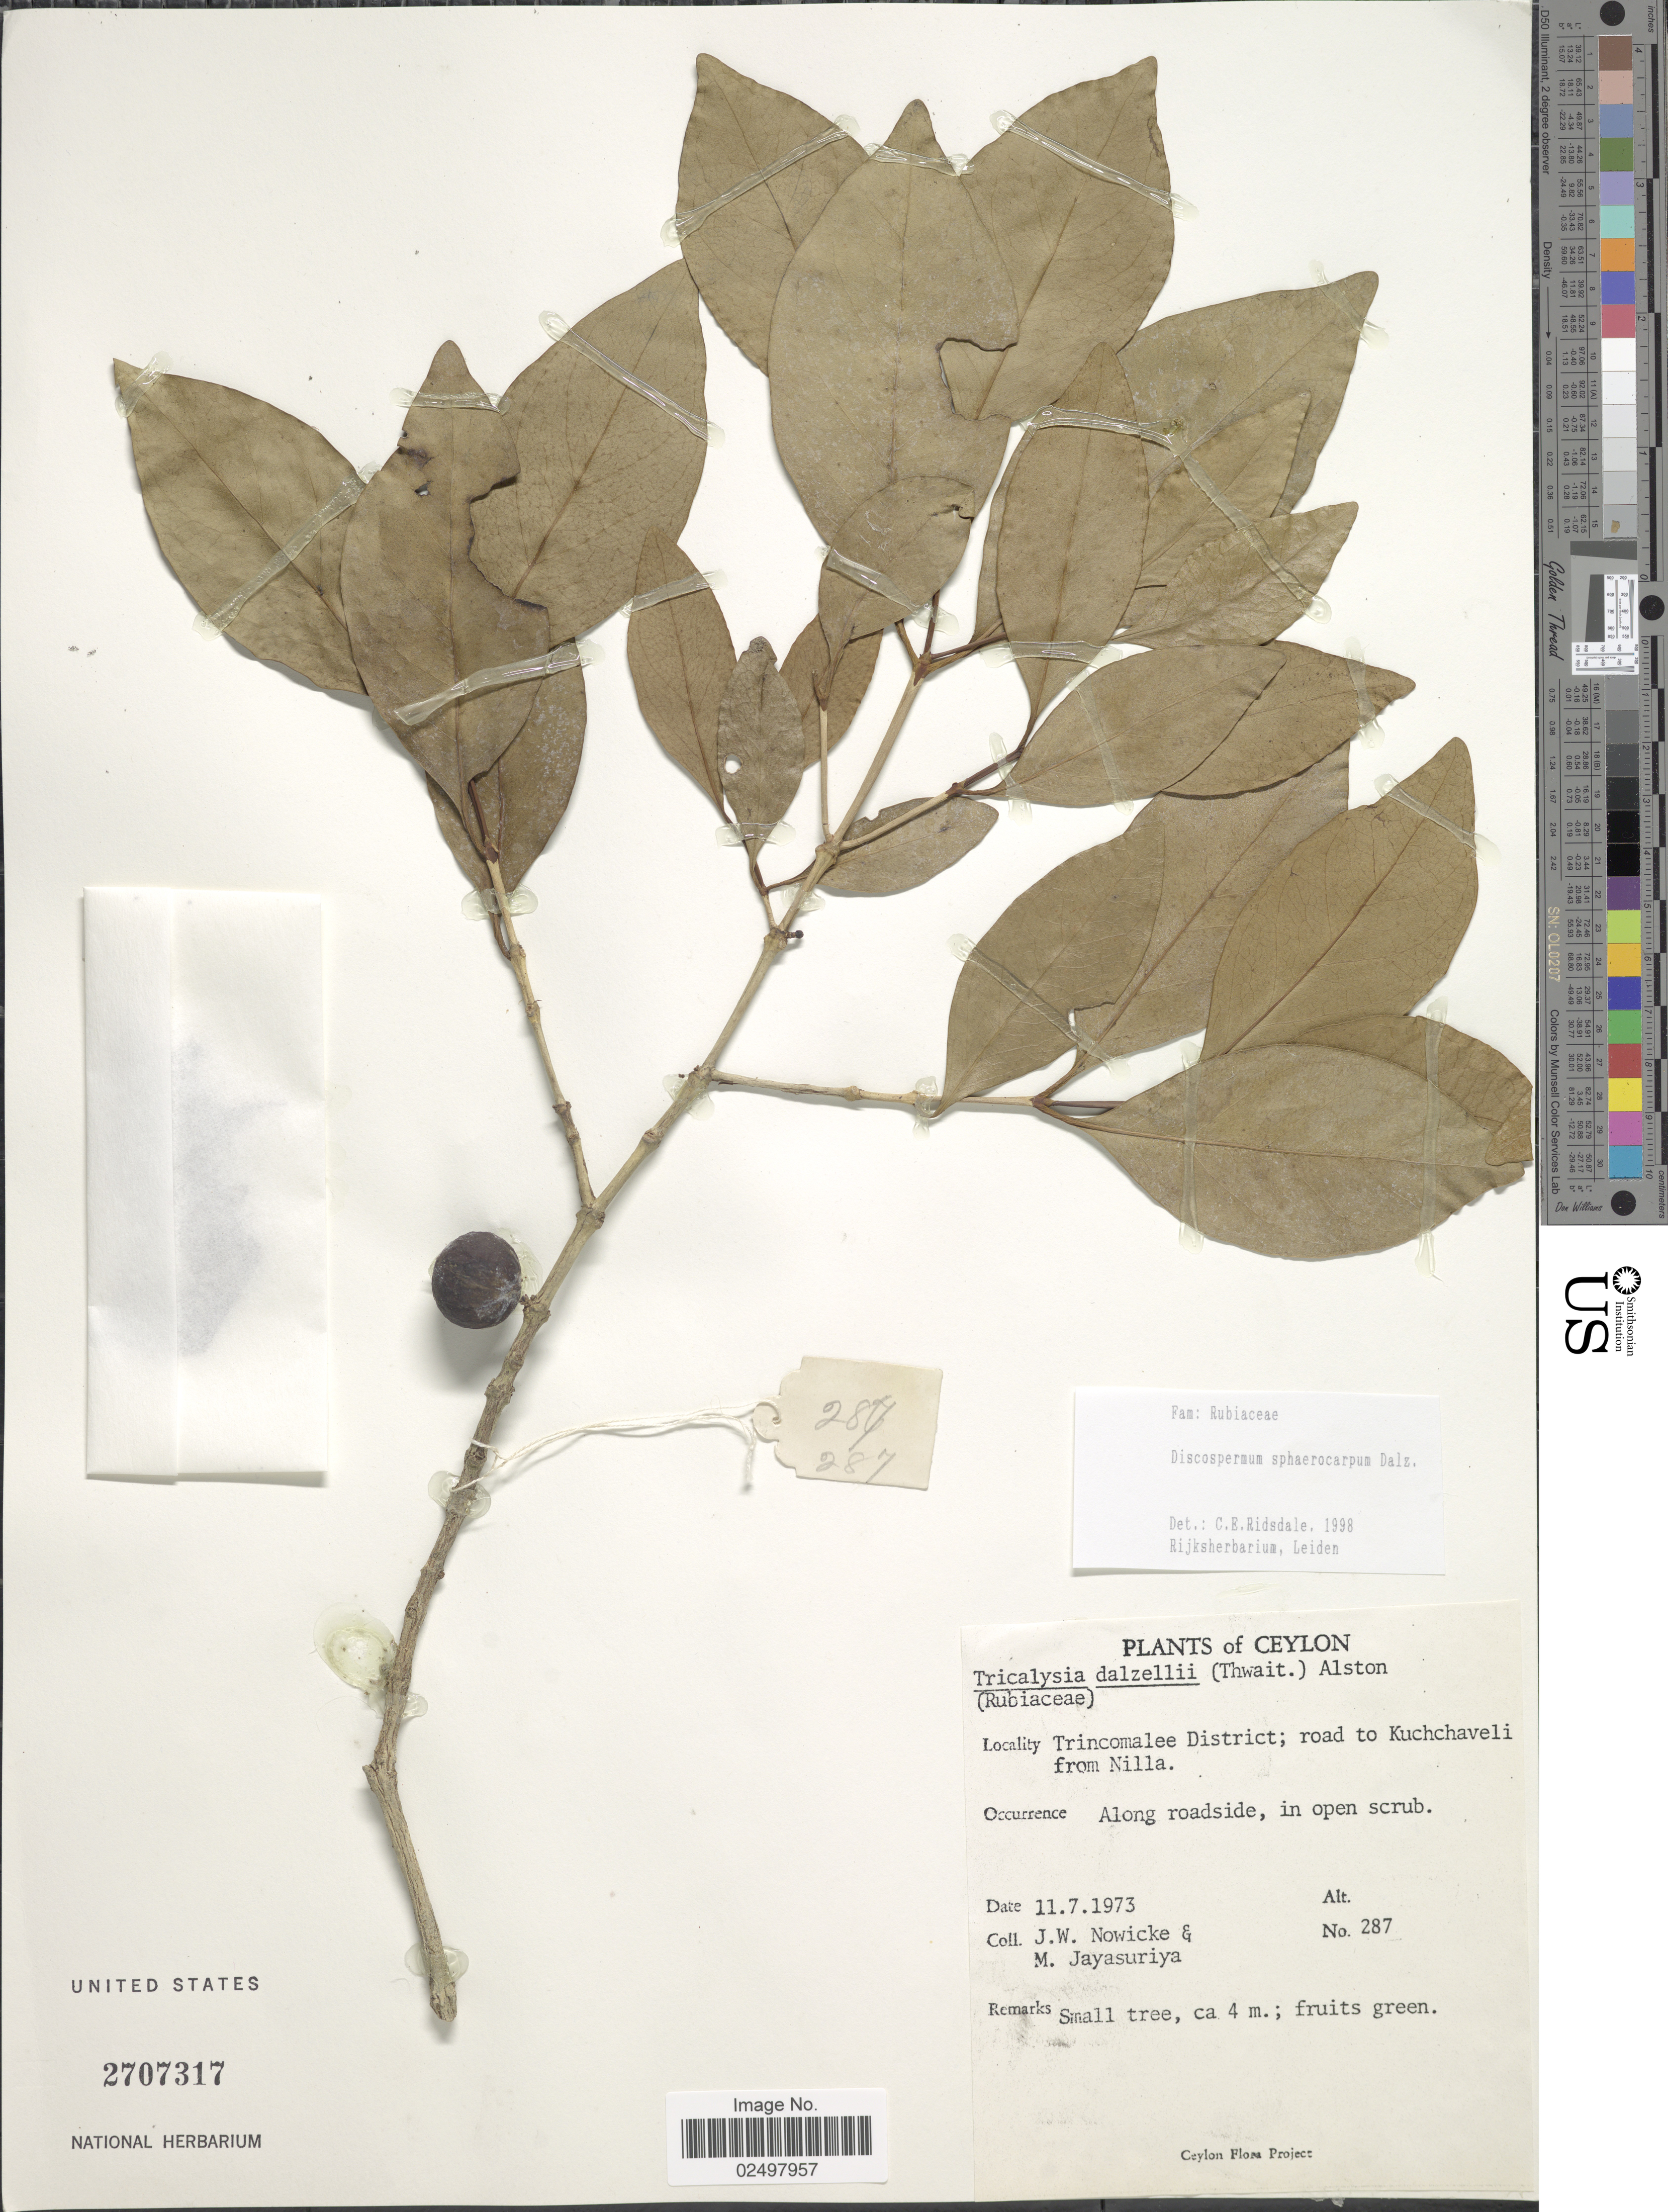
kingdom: Plantae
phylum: Tracheophyta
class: Magnoliopsida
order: Gentianales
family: Rubiaceae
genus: Discospermum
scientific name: Discospermum sphaerocarpum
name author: Dalzell ex Hook. f.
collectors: J. W. Nowicke & M. Jayasuriya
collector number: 287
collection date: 1973-07-11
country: Sri Lanka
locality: Ceylon, Trincomalee District; road to Kuchaveli from Nilla, along roadside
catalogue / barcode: US 2707317